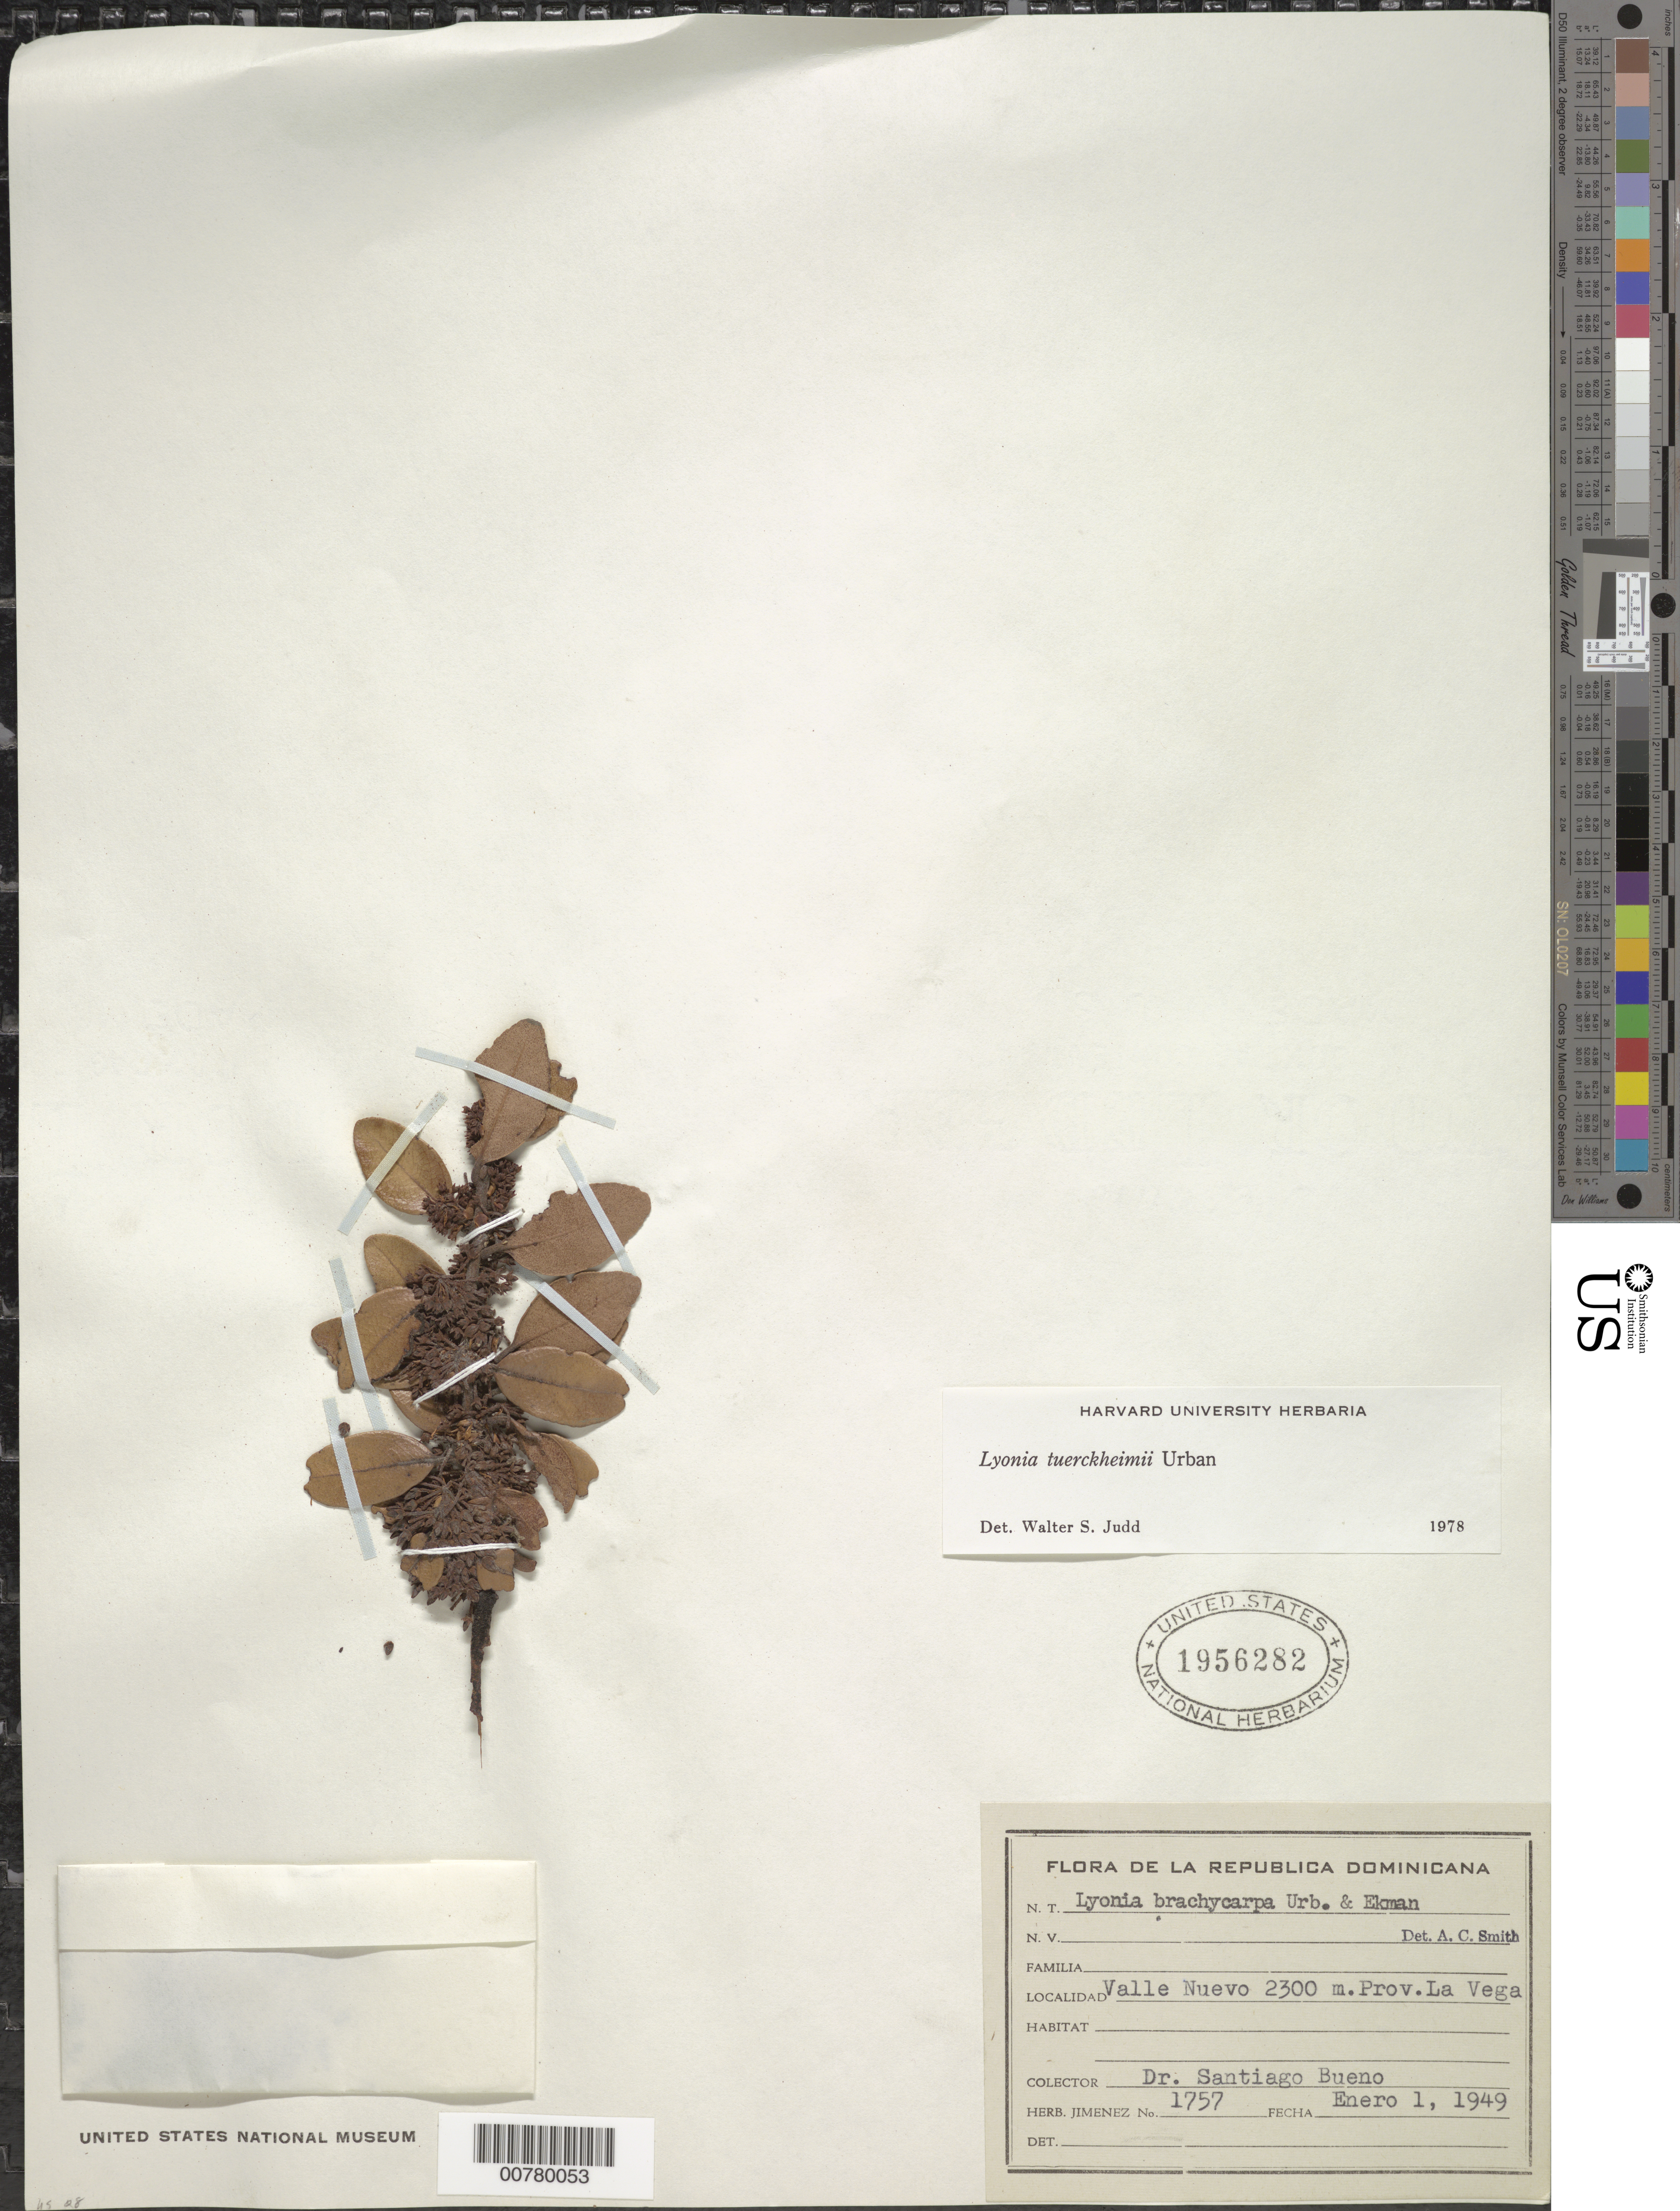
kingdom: Plantae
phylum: Tracheophyta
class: Magnoliopsida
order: Ericales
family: Ericaceae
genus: Lyonia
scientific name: Lyonia tuerckheimii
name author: Urb.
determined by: Judd, Walter S.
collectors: S. Bueno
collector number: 1757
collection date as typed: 01 Jan 1949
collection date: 1949-01-01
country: Dominican Republic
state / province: La Vega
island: Hispaniola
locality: Valle Nuevo.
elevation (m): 2300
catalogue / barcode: US 1956282